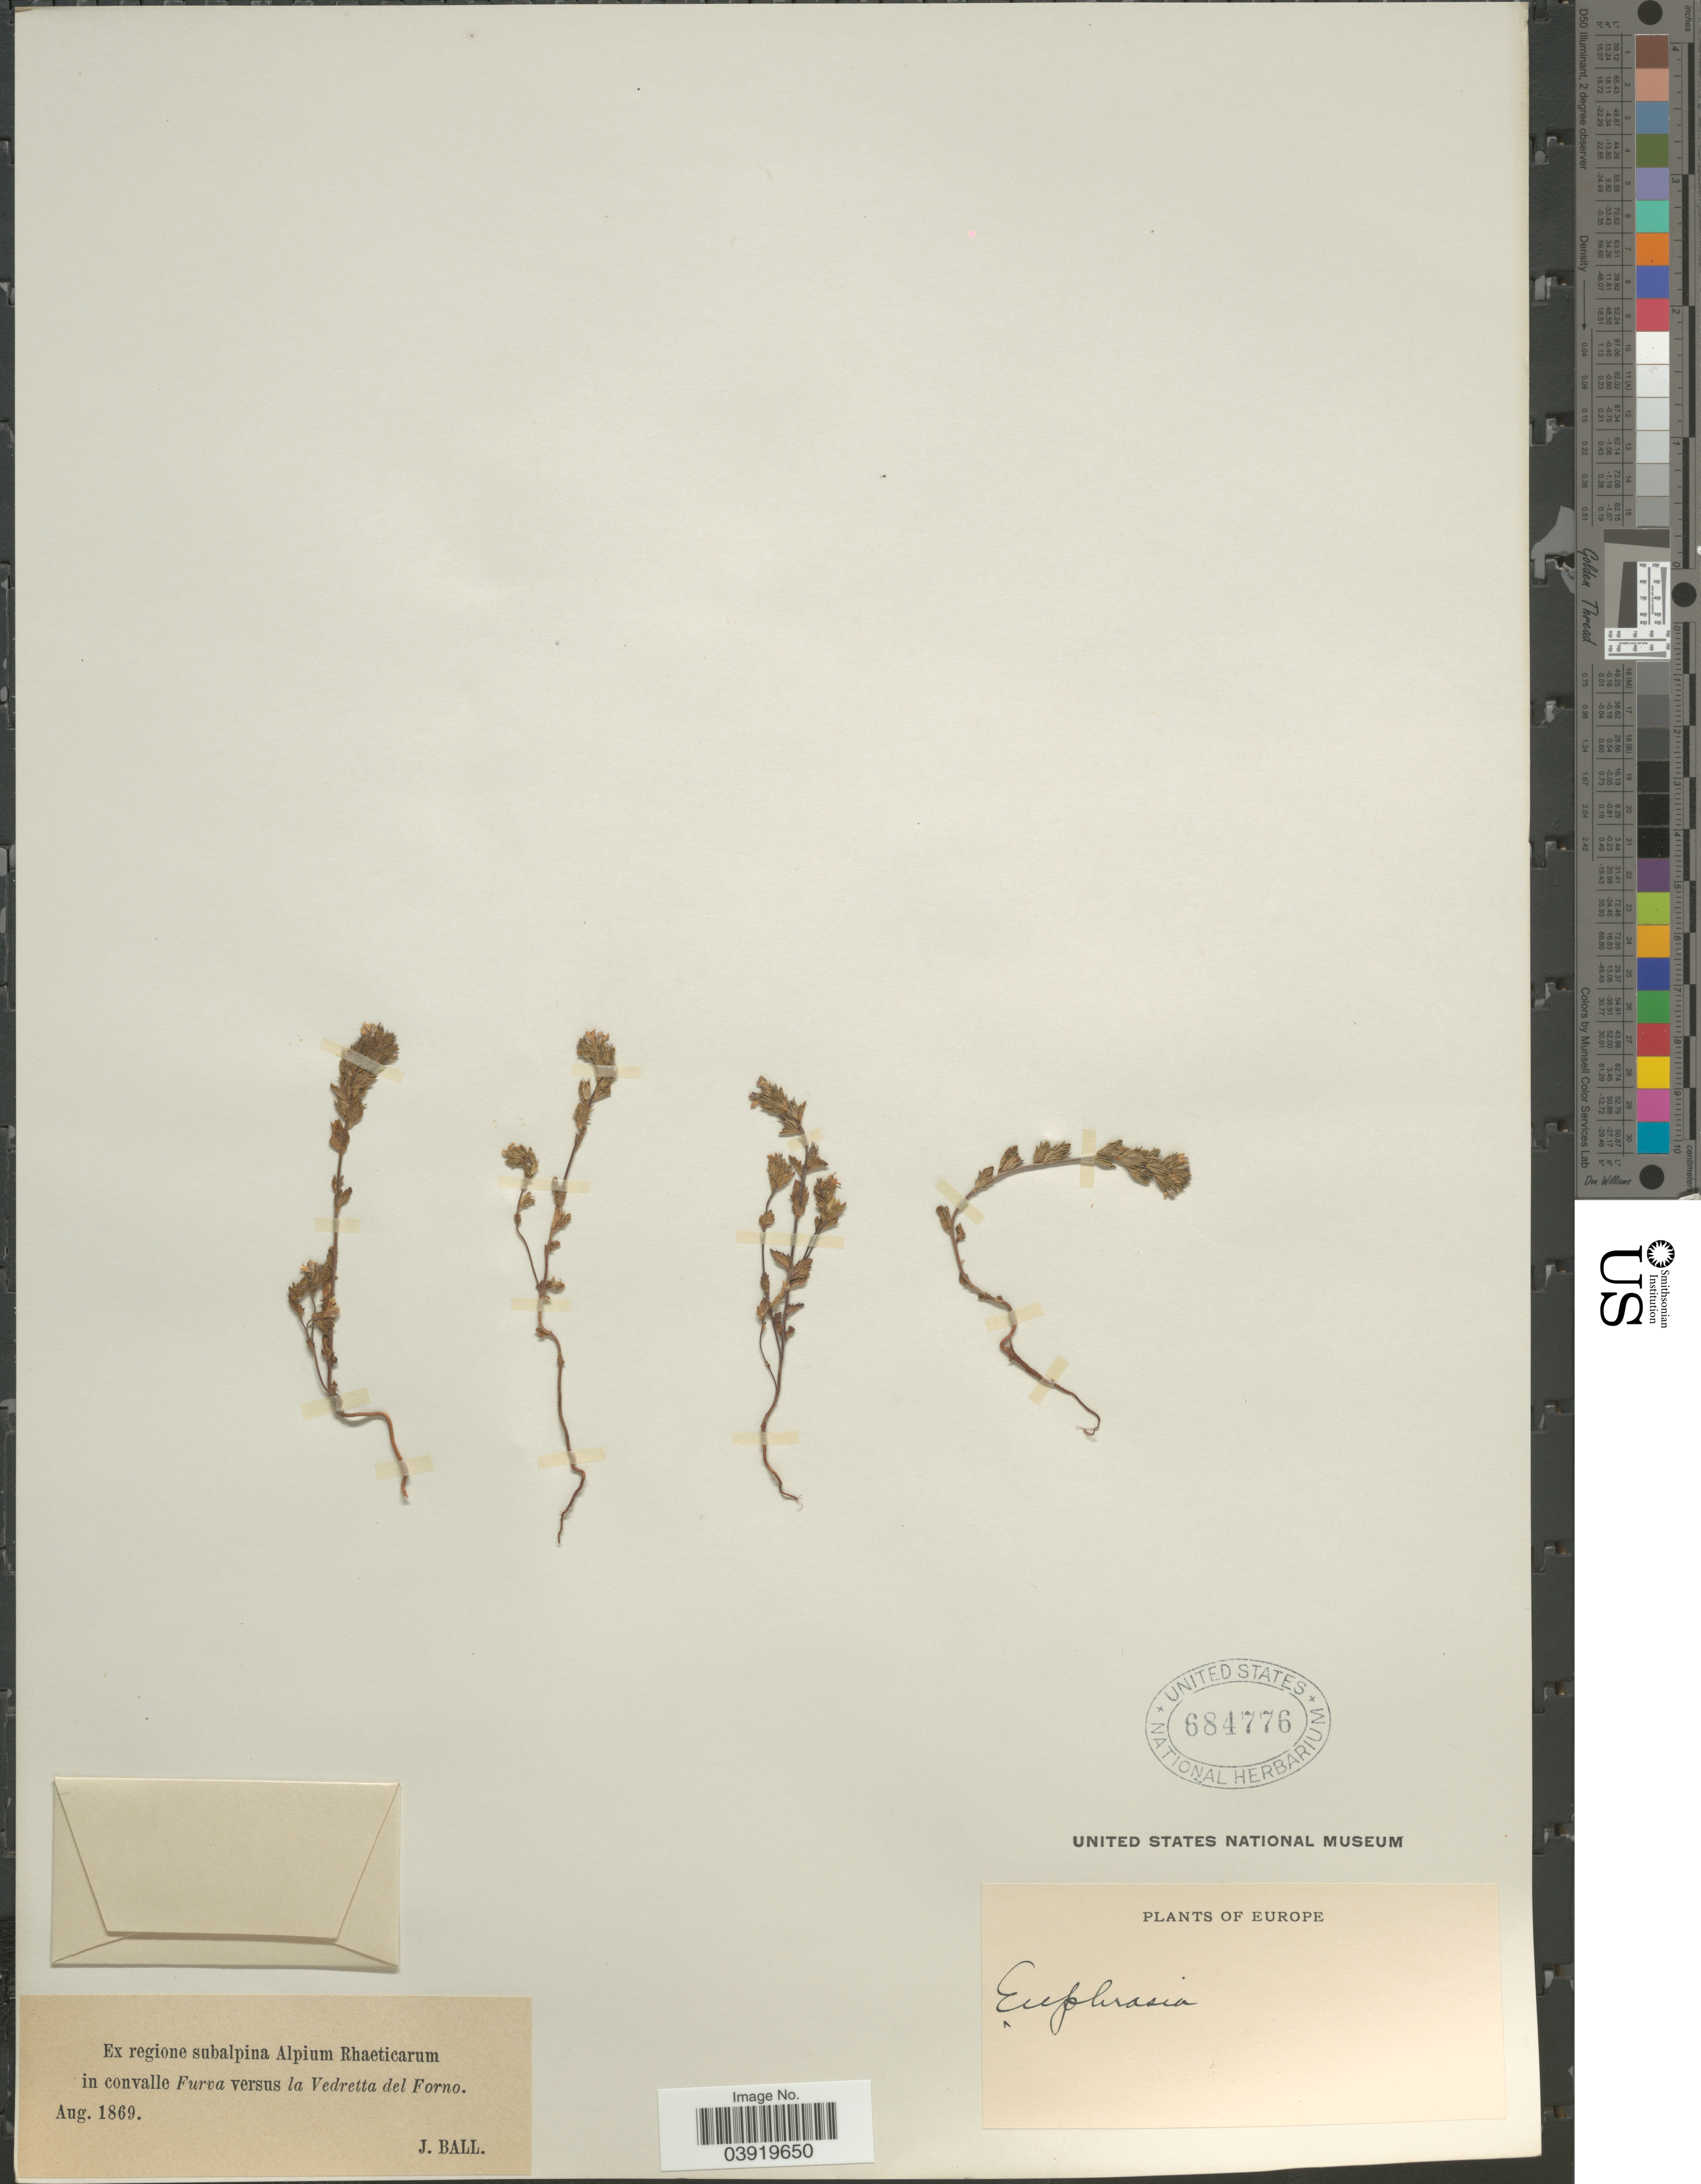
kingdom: Plantae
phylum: Tracheophyta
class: Magnoliopsida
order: Lamiales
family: Orobanchaceae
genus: Euphrasia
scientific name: Euphrasia sp.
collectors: J. Ball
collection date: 1869-08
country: Italy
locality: Ex regione subalpina Alpium Rhaeticarum in convalle Furva versus la Vedretta del Forno. Europe.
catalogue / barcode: US 684776